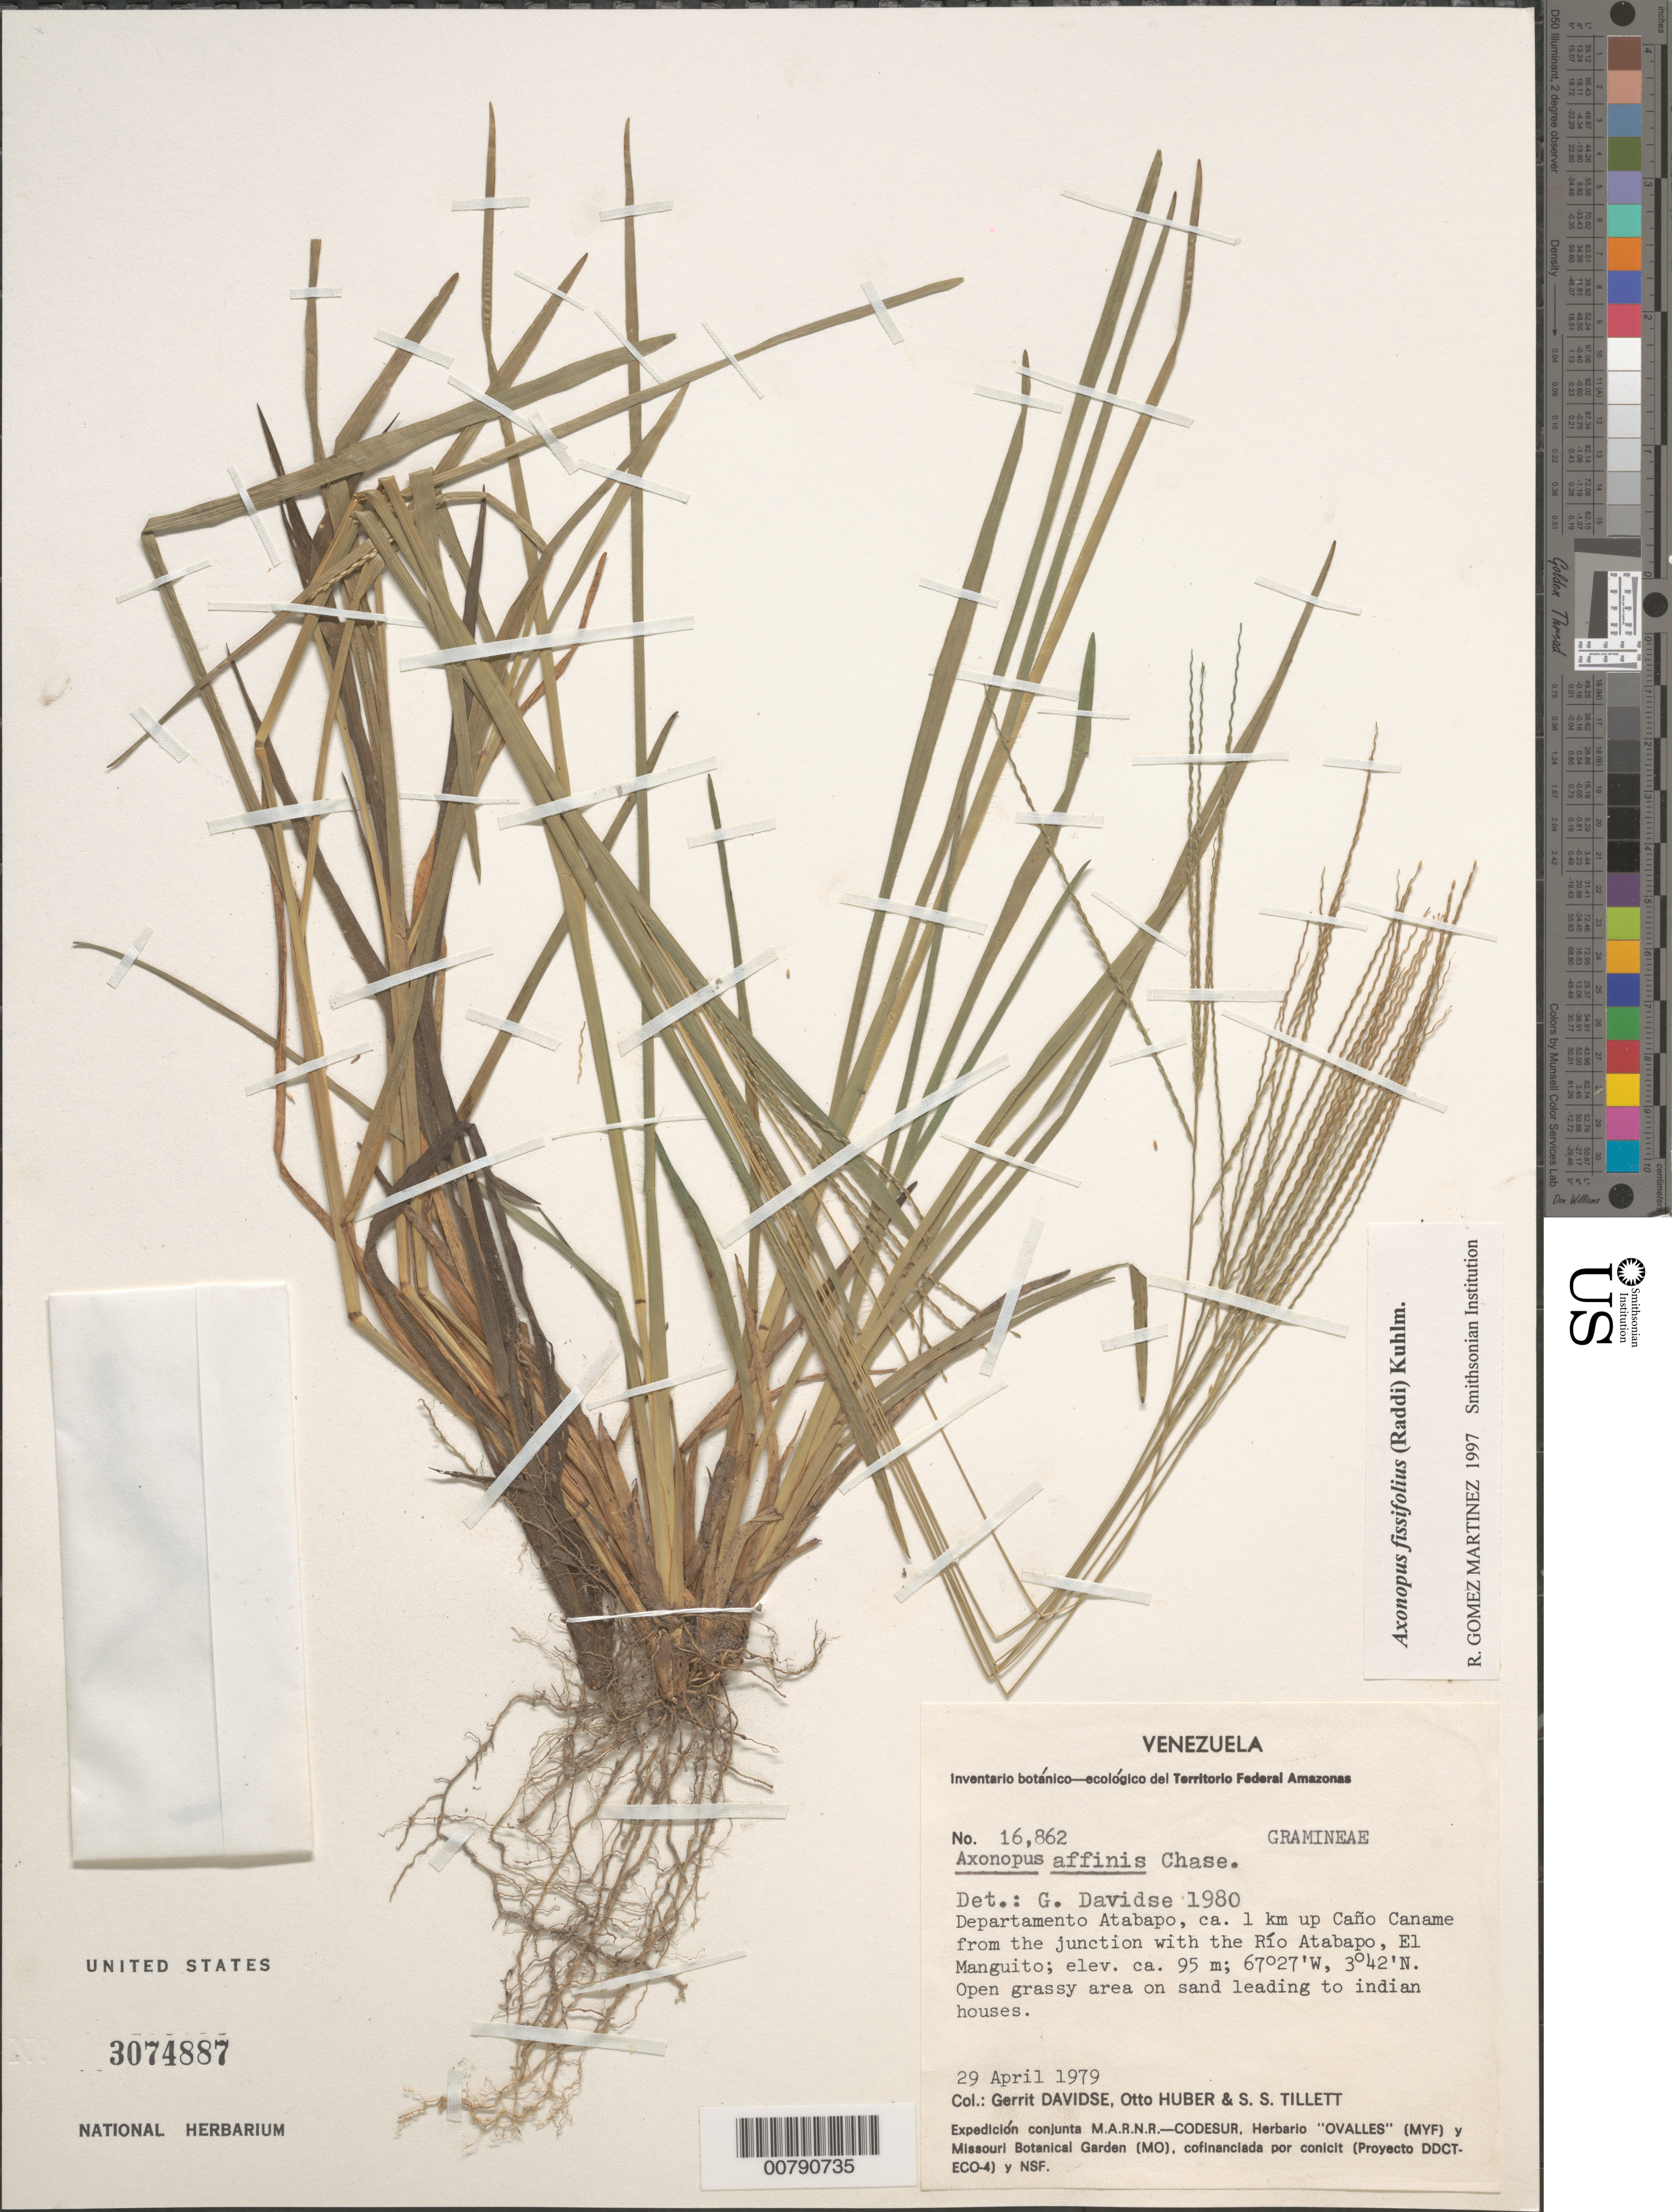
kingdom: Plantae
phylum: Tracheophyta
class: Liliopsida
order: Poales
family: Poaceae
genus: Axonopus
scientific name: Axonopus fissifolius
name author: (Raddi) Kuhlm.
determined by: Gomez Martinez, R.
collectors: G. Davidse, O. Huber & S. S. Tillett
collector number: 16862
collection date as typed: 29-Apr-79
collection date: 1979-04-29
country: Venezuela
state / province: Amazonas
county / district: Atabapo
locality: Caño Caname, ca. 1 km up from the junction with Río Atabapo, El Manguito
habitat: Open grassy area on sand leading to indian houses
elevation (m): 95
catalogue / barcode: US 3074887